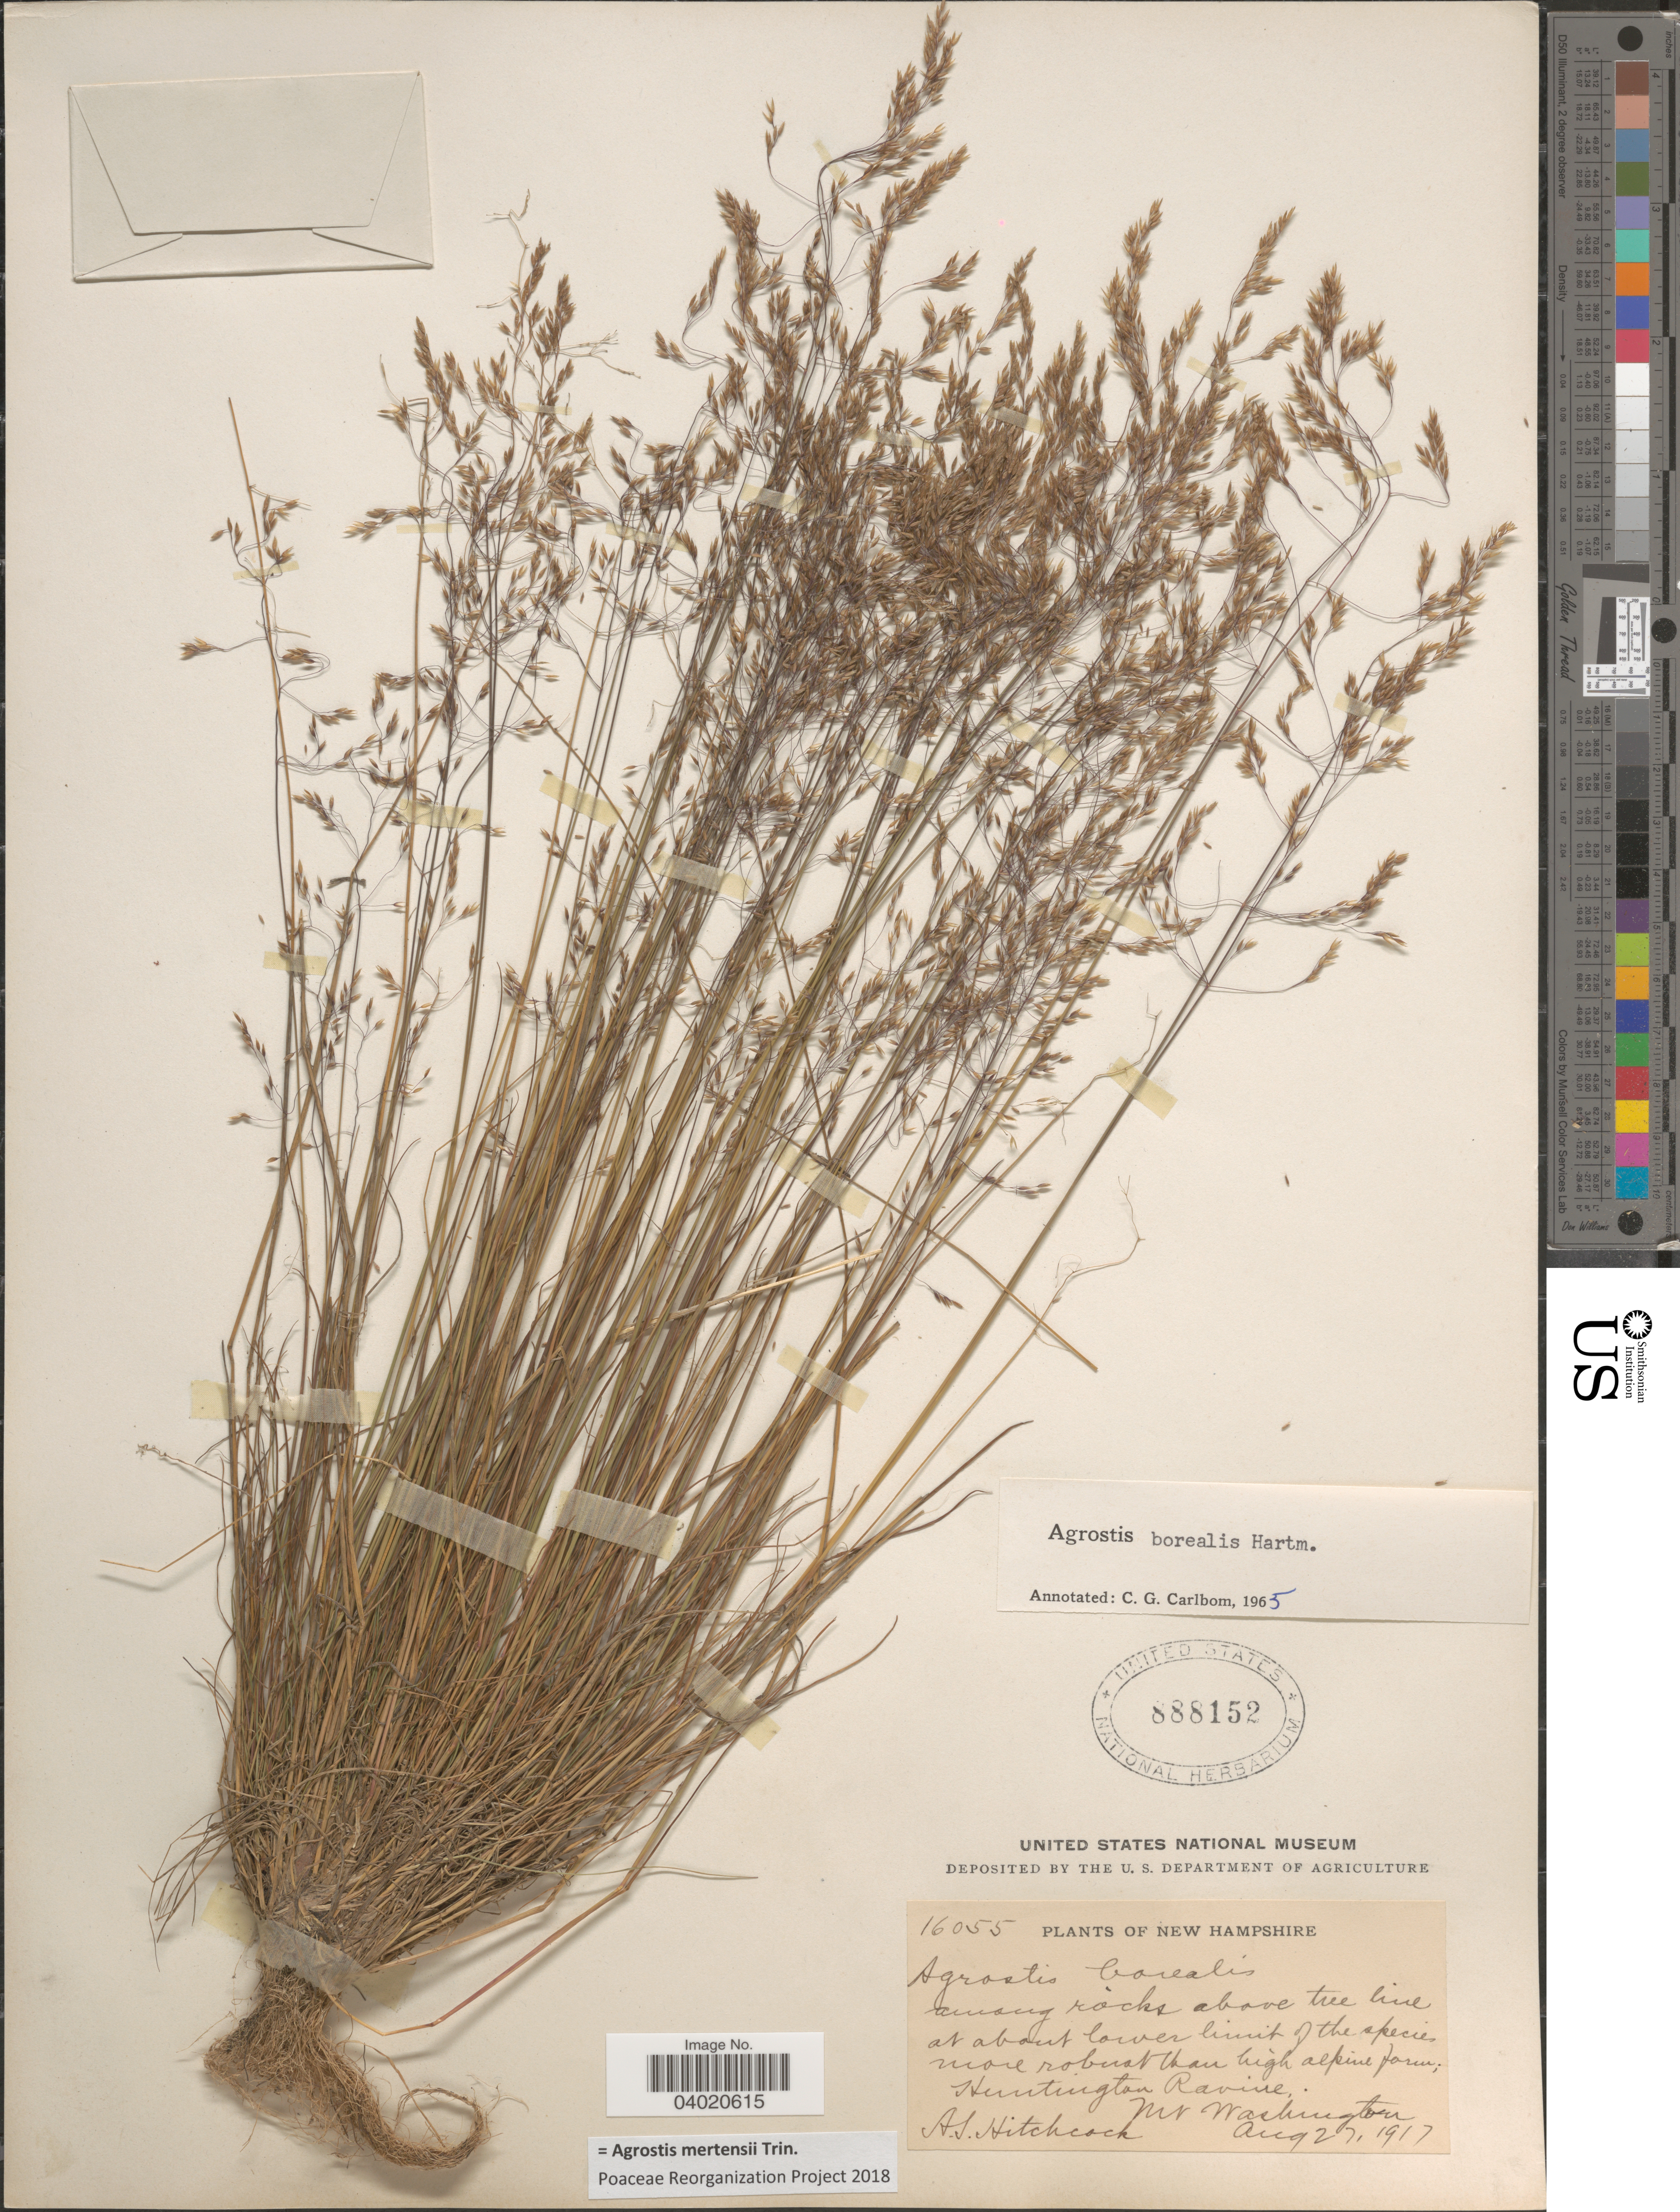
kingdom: Plantae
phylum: Tracheophyta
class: Liliopsida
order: Poales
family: Poaceae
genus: Agrostis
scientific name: Agrostis mertensii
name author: Trin.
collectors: A. S. Hitchcock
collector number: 16055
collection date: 1917-08-27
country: United States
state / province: New Hampshire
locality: Huntington Ravine. Mt Washington.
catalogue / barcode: US 888152